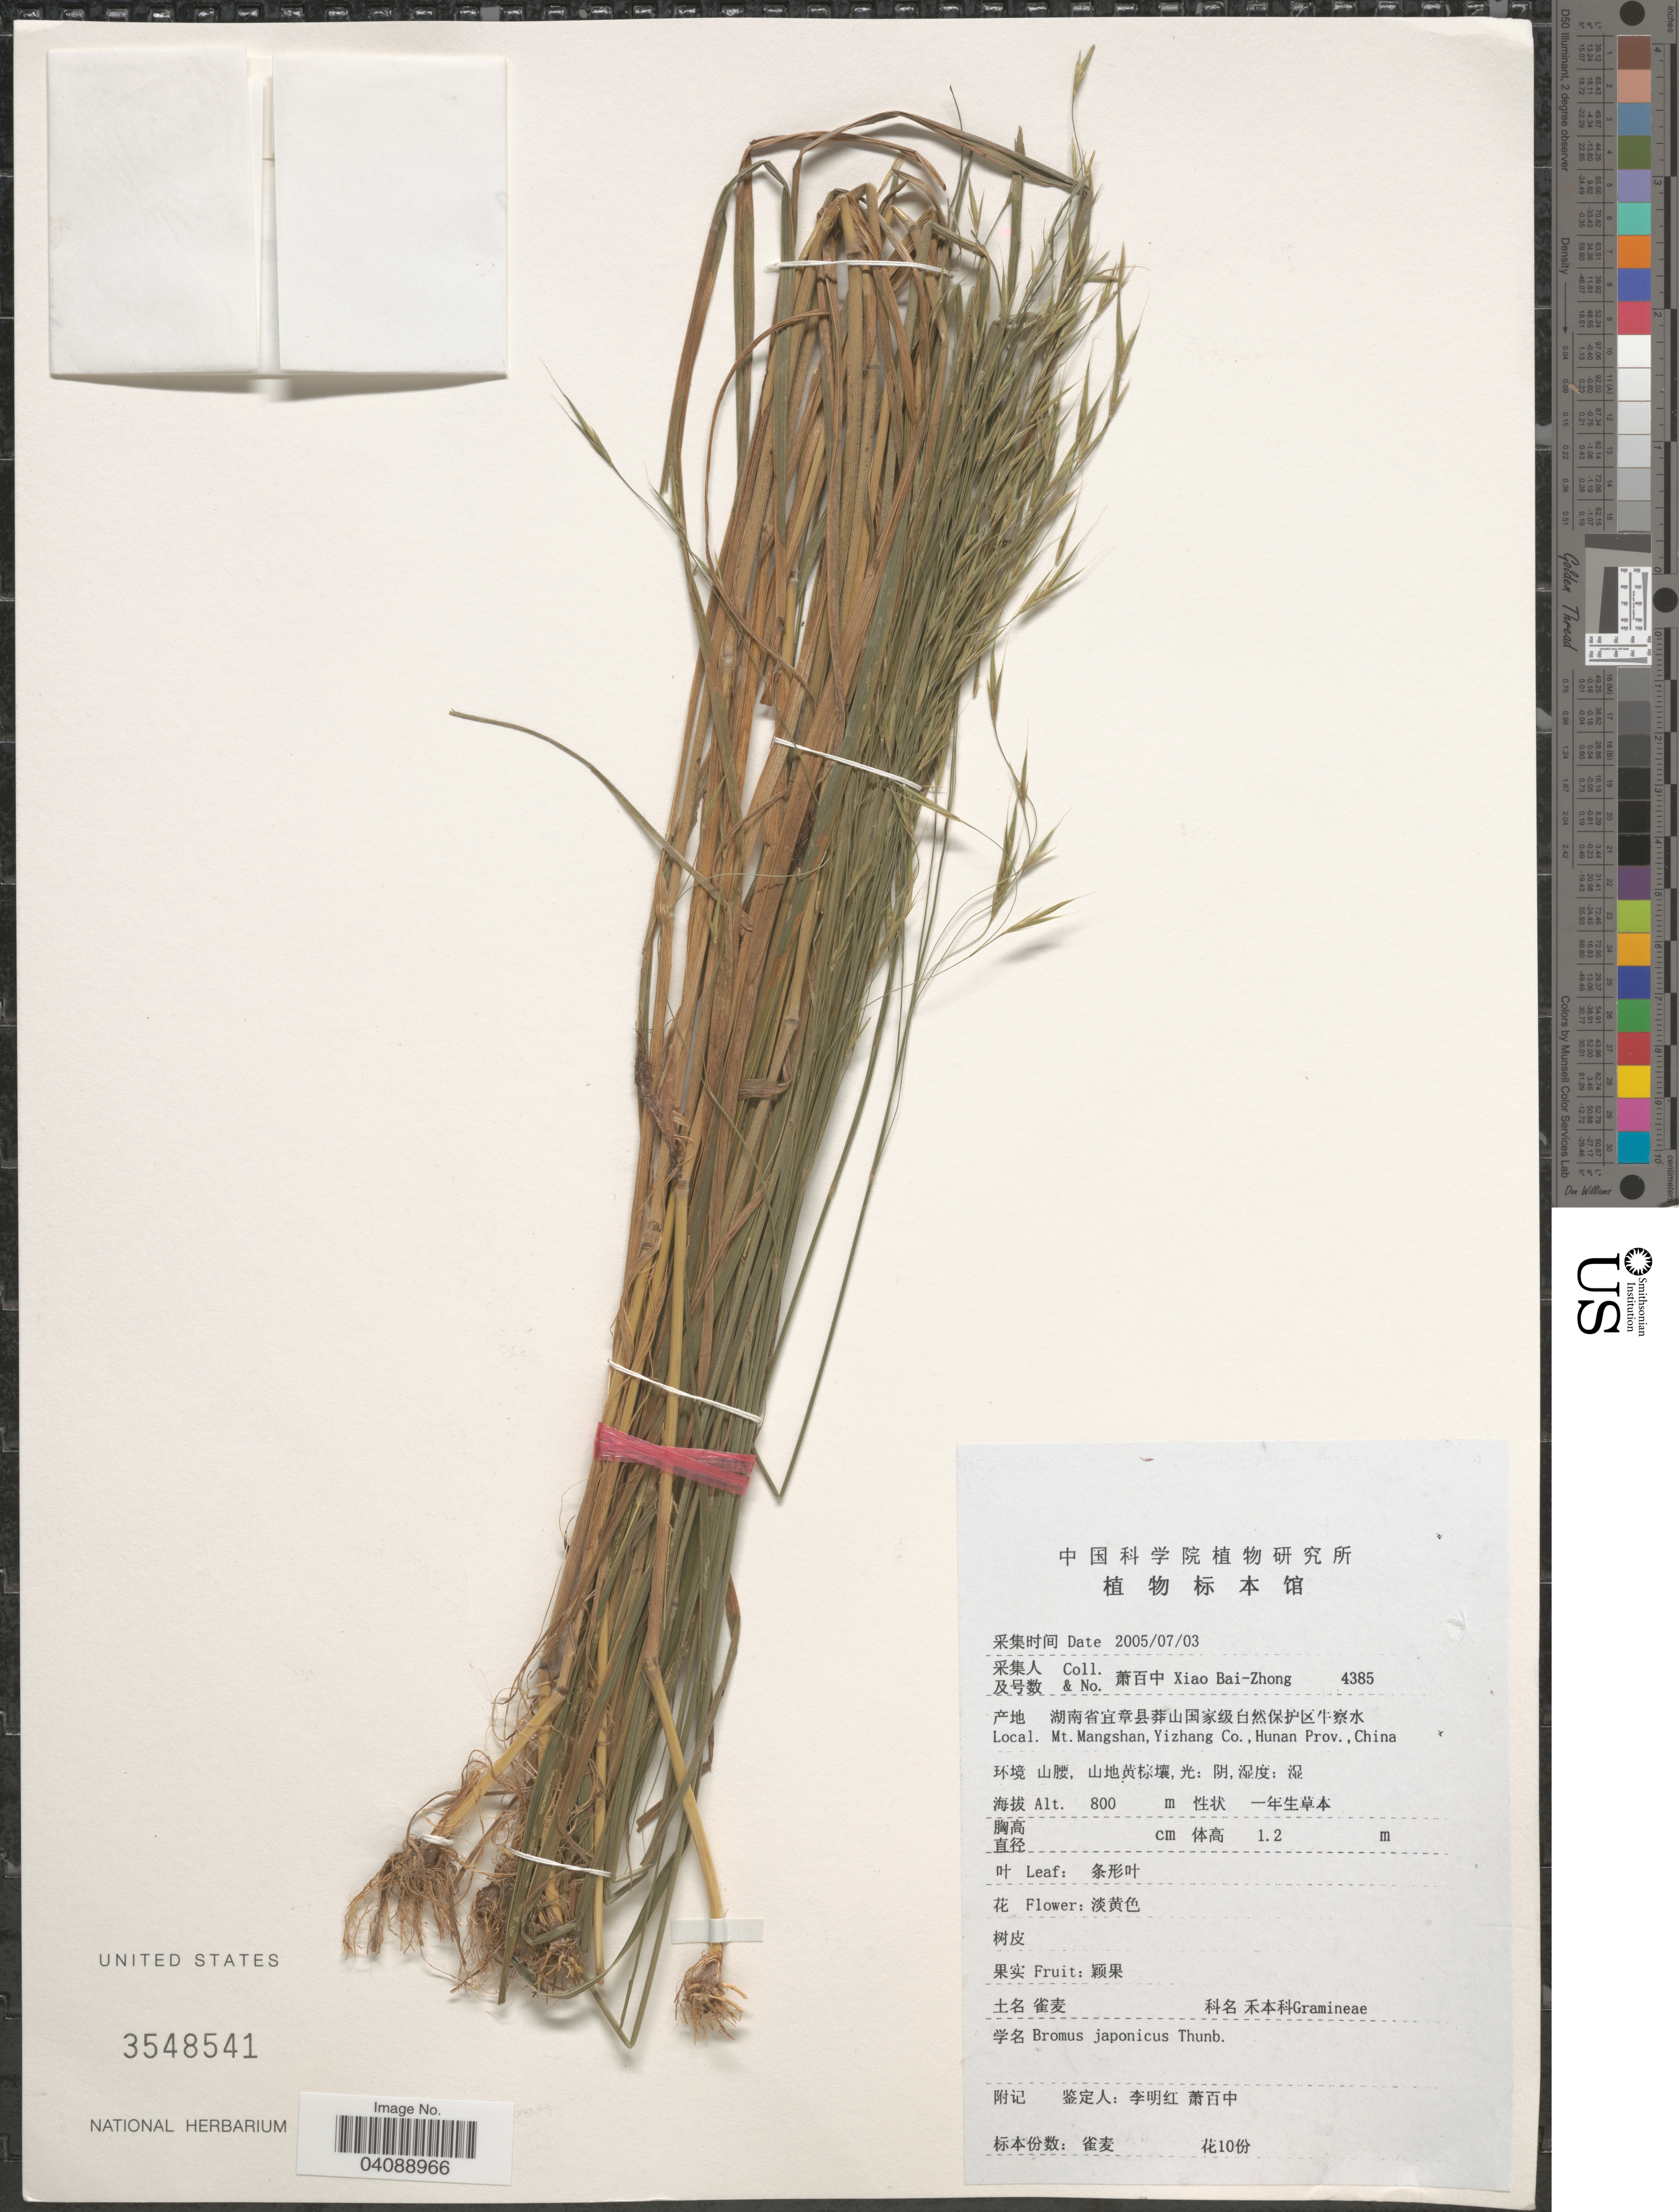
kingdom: Plantae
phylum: Tracheophyta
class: Liliopsida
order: Poales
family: Poaceae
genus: Bromus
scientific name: Bromus japonicus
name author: Houtt.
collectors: B. Z. Xiao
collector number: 4385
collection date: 2005-07-03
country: China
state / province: Hunan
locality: X. Mt. Mangshan, Yizhang Co.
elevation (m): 800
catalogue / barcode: US 3548541